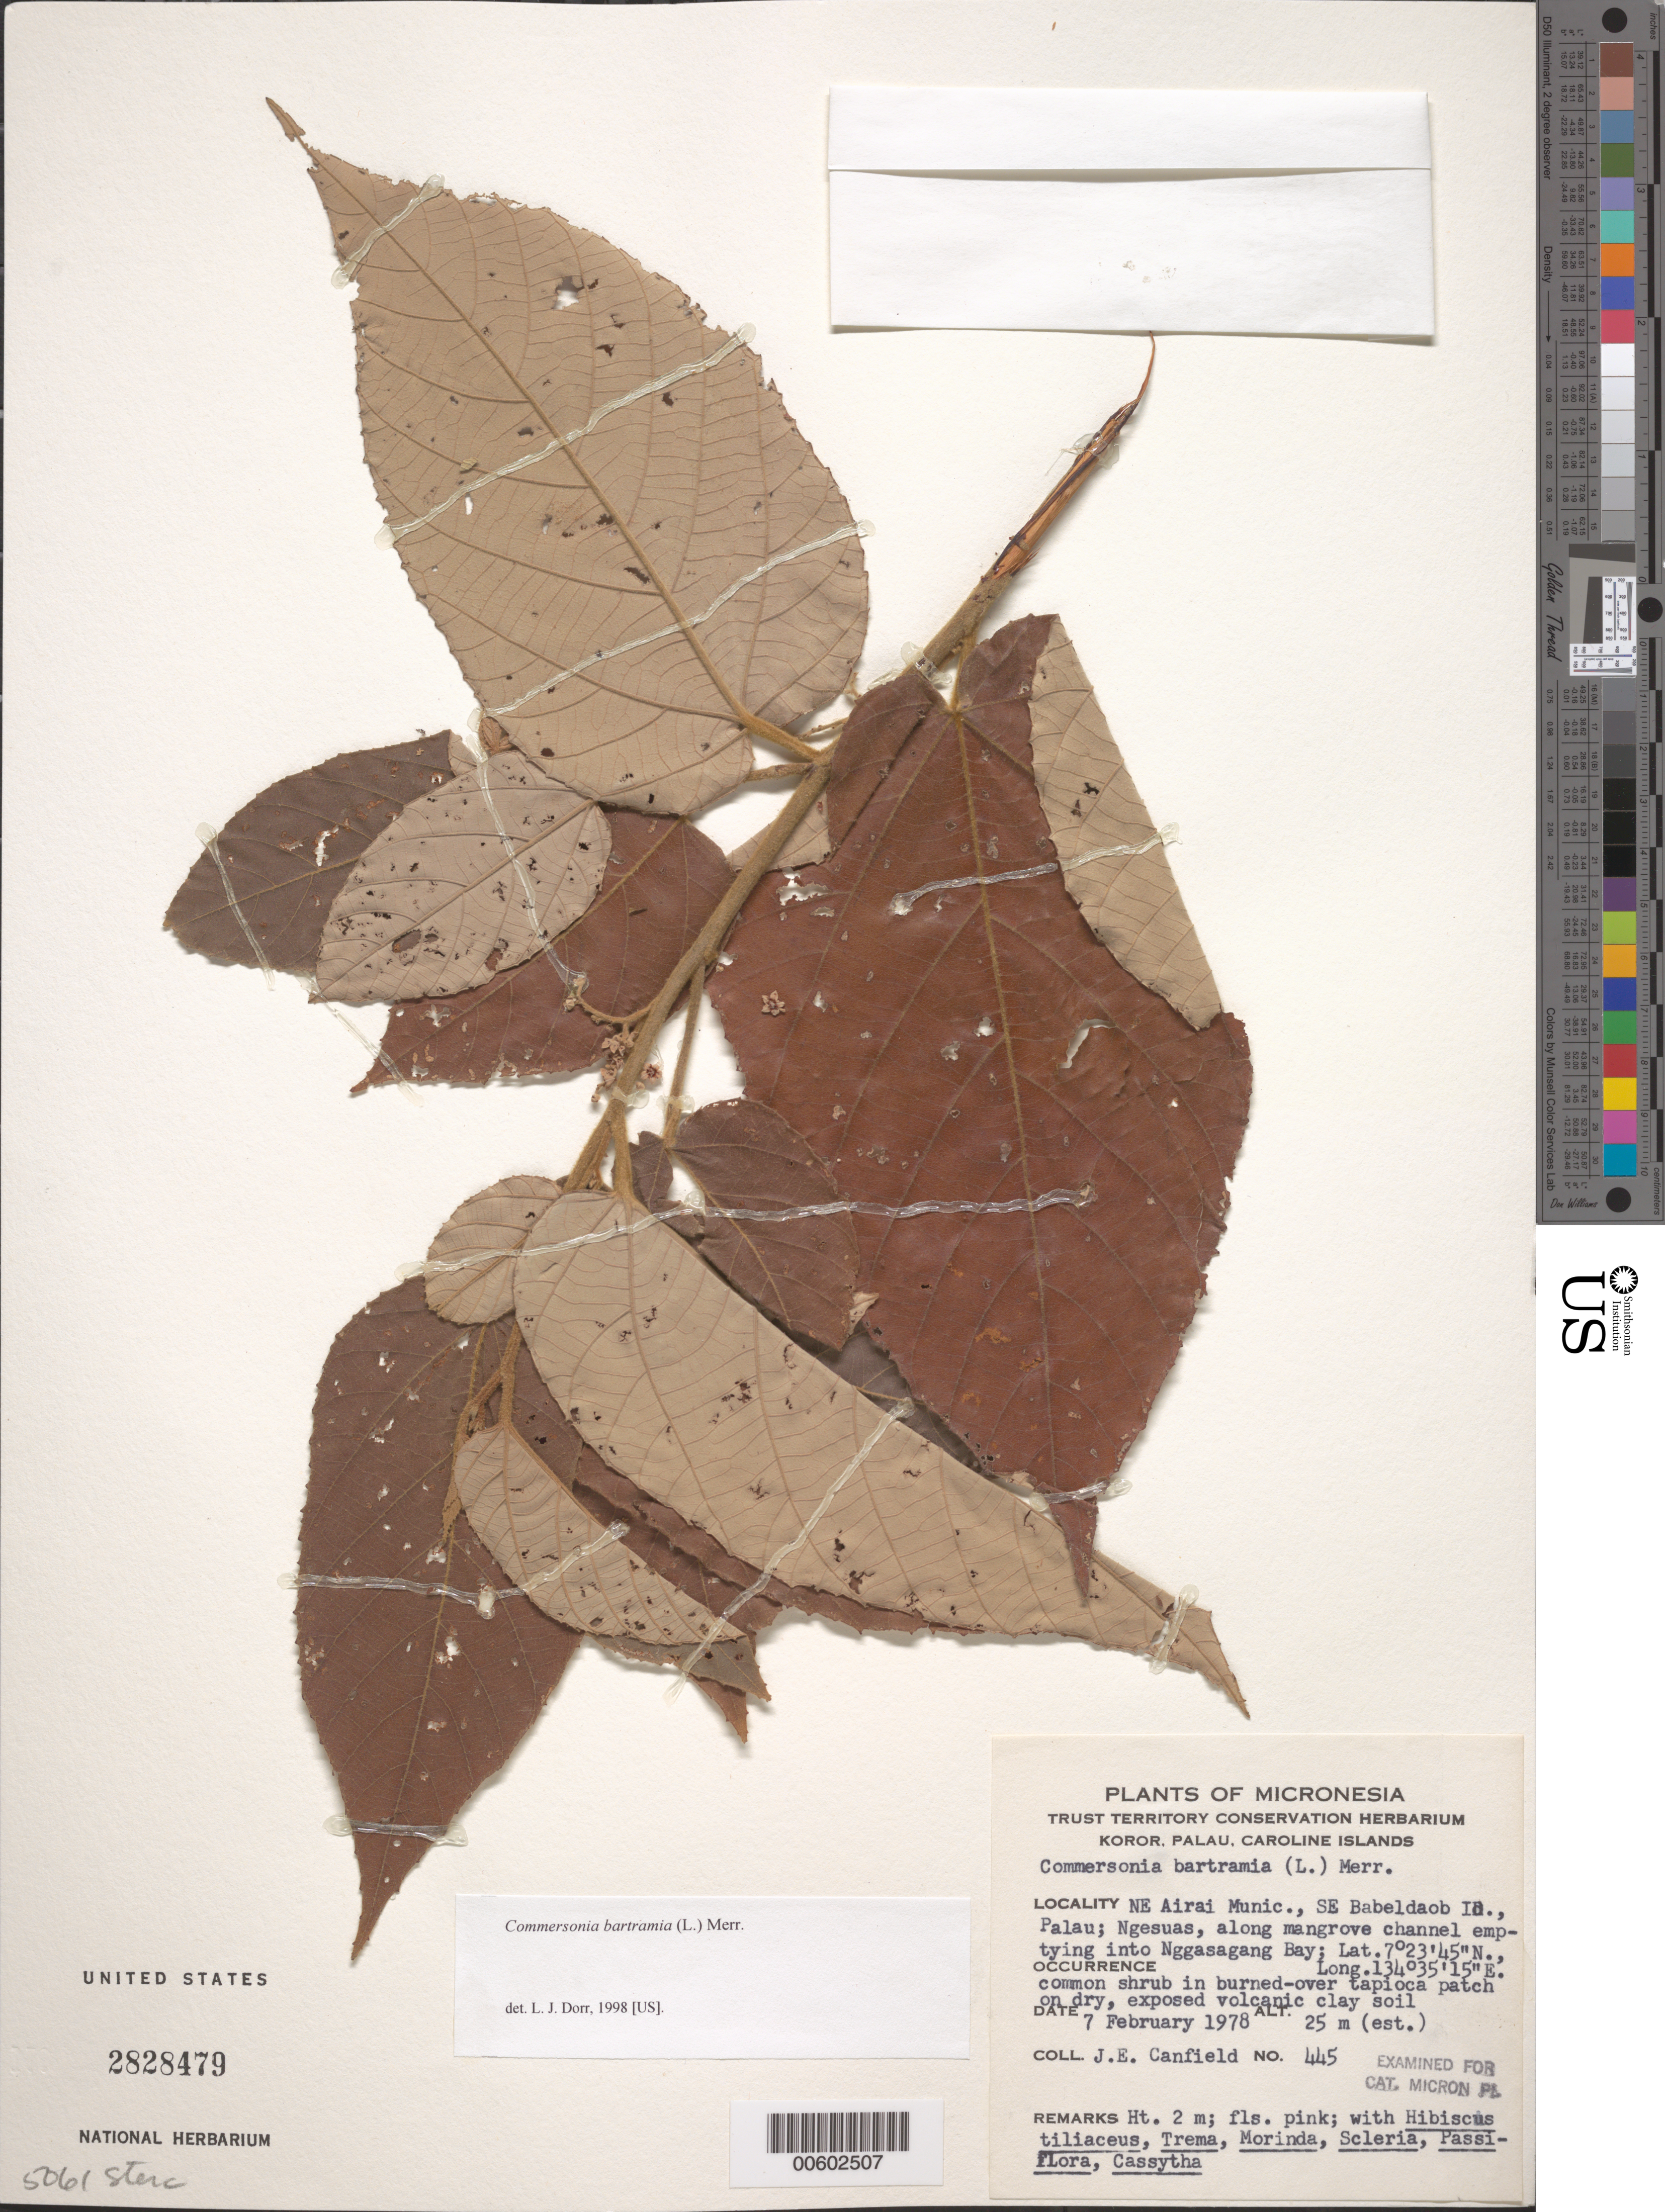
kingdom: Plantae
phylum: Tracheophyta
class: Magnoliopsida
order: Malvales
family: Malvaceae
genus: Commersonia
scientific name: Commersonia bartramia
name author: (L.) Merr.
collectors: J. E. Canfield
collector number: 445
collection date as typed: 07 Feb 1978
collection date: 1978-02-07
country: Palau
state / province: Airai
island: Babeldaob [Babelthuap]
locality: Koror [?], Palau, Caroline Islands. NE Airai Munic., SE Babeldaob I., Palau; Ngesuas.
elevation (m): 25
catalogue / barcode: US 2828249